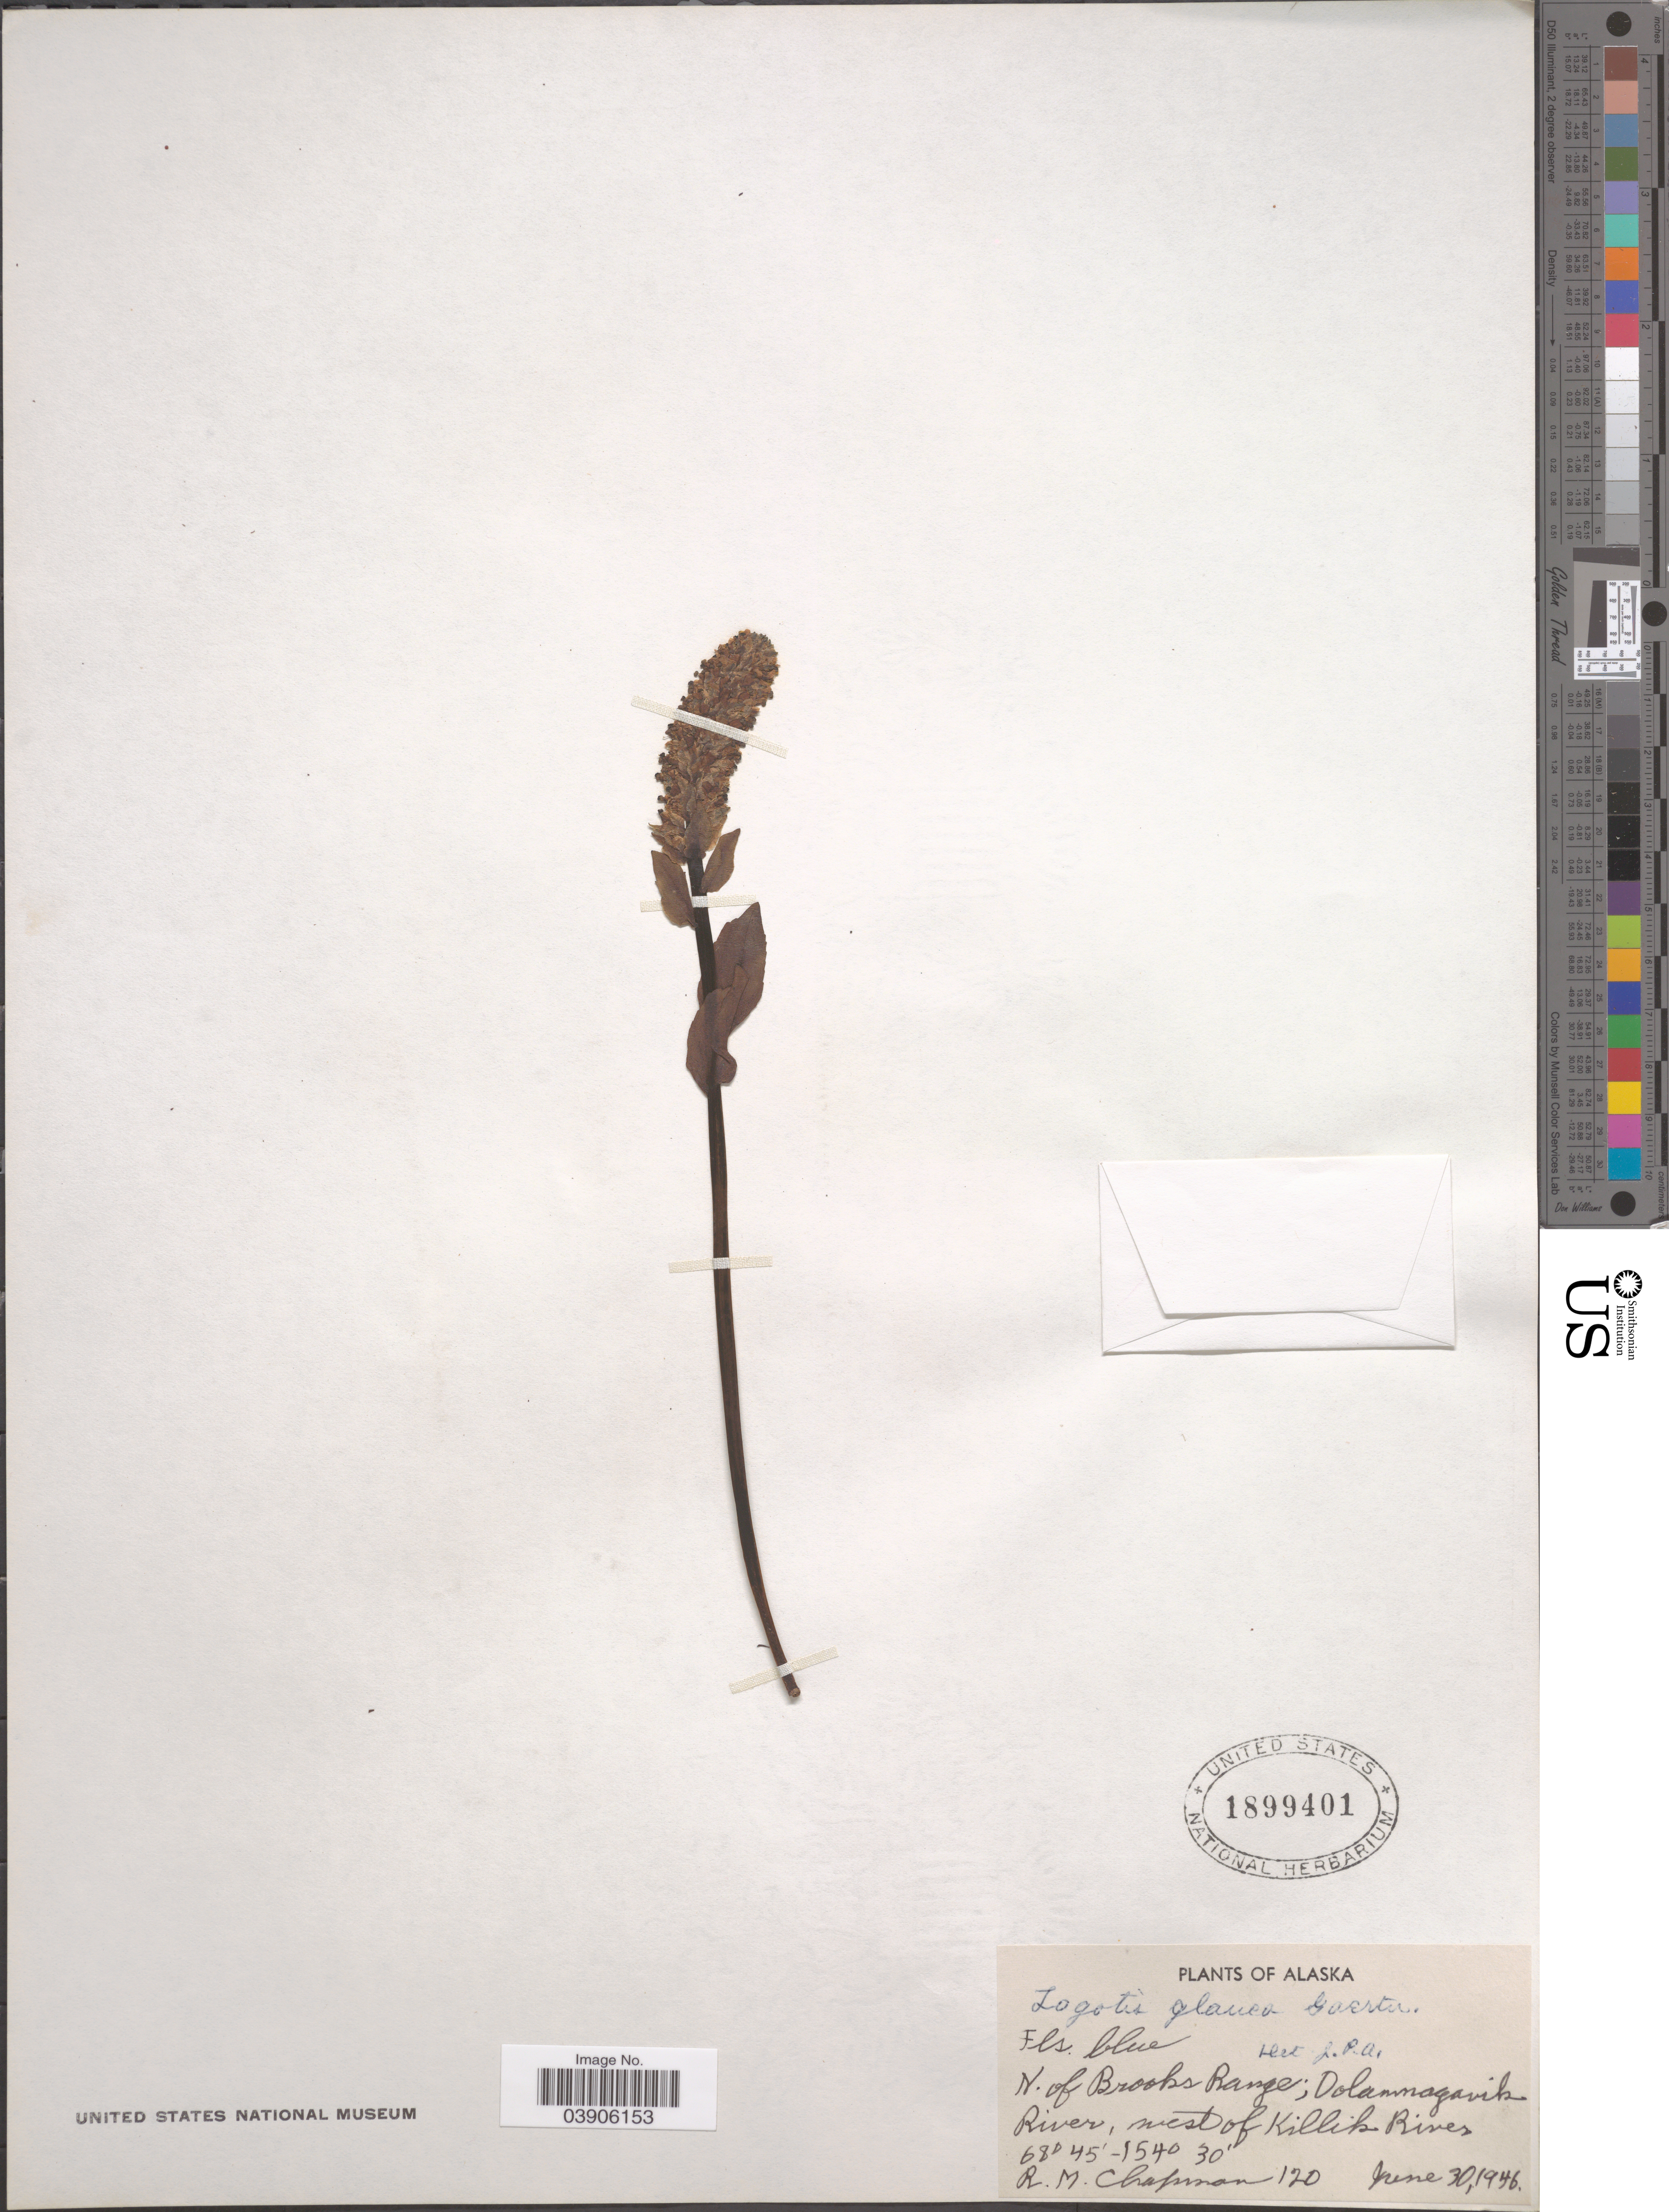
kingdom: Plantae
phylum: Tracheophyta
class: Magnoliopsida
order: Lamiales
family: Plantaginaceae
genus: Lagotis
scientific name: Lagotis glauca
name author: Gaertn.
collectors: R. M. Chapman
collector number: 120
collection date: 1946-06-30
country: United States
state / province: Alaska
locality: N. of Brooks Range; Oolamnagavik River, west of Killik River.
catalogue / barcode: US 1899401